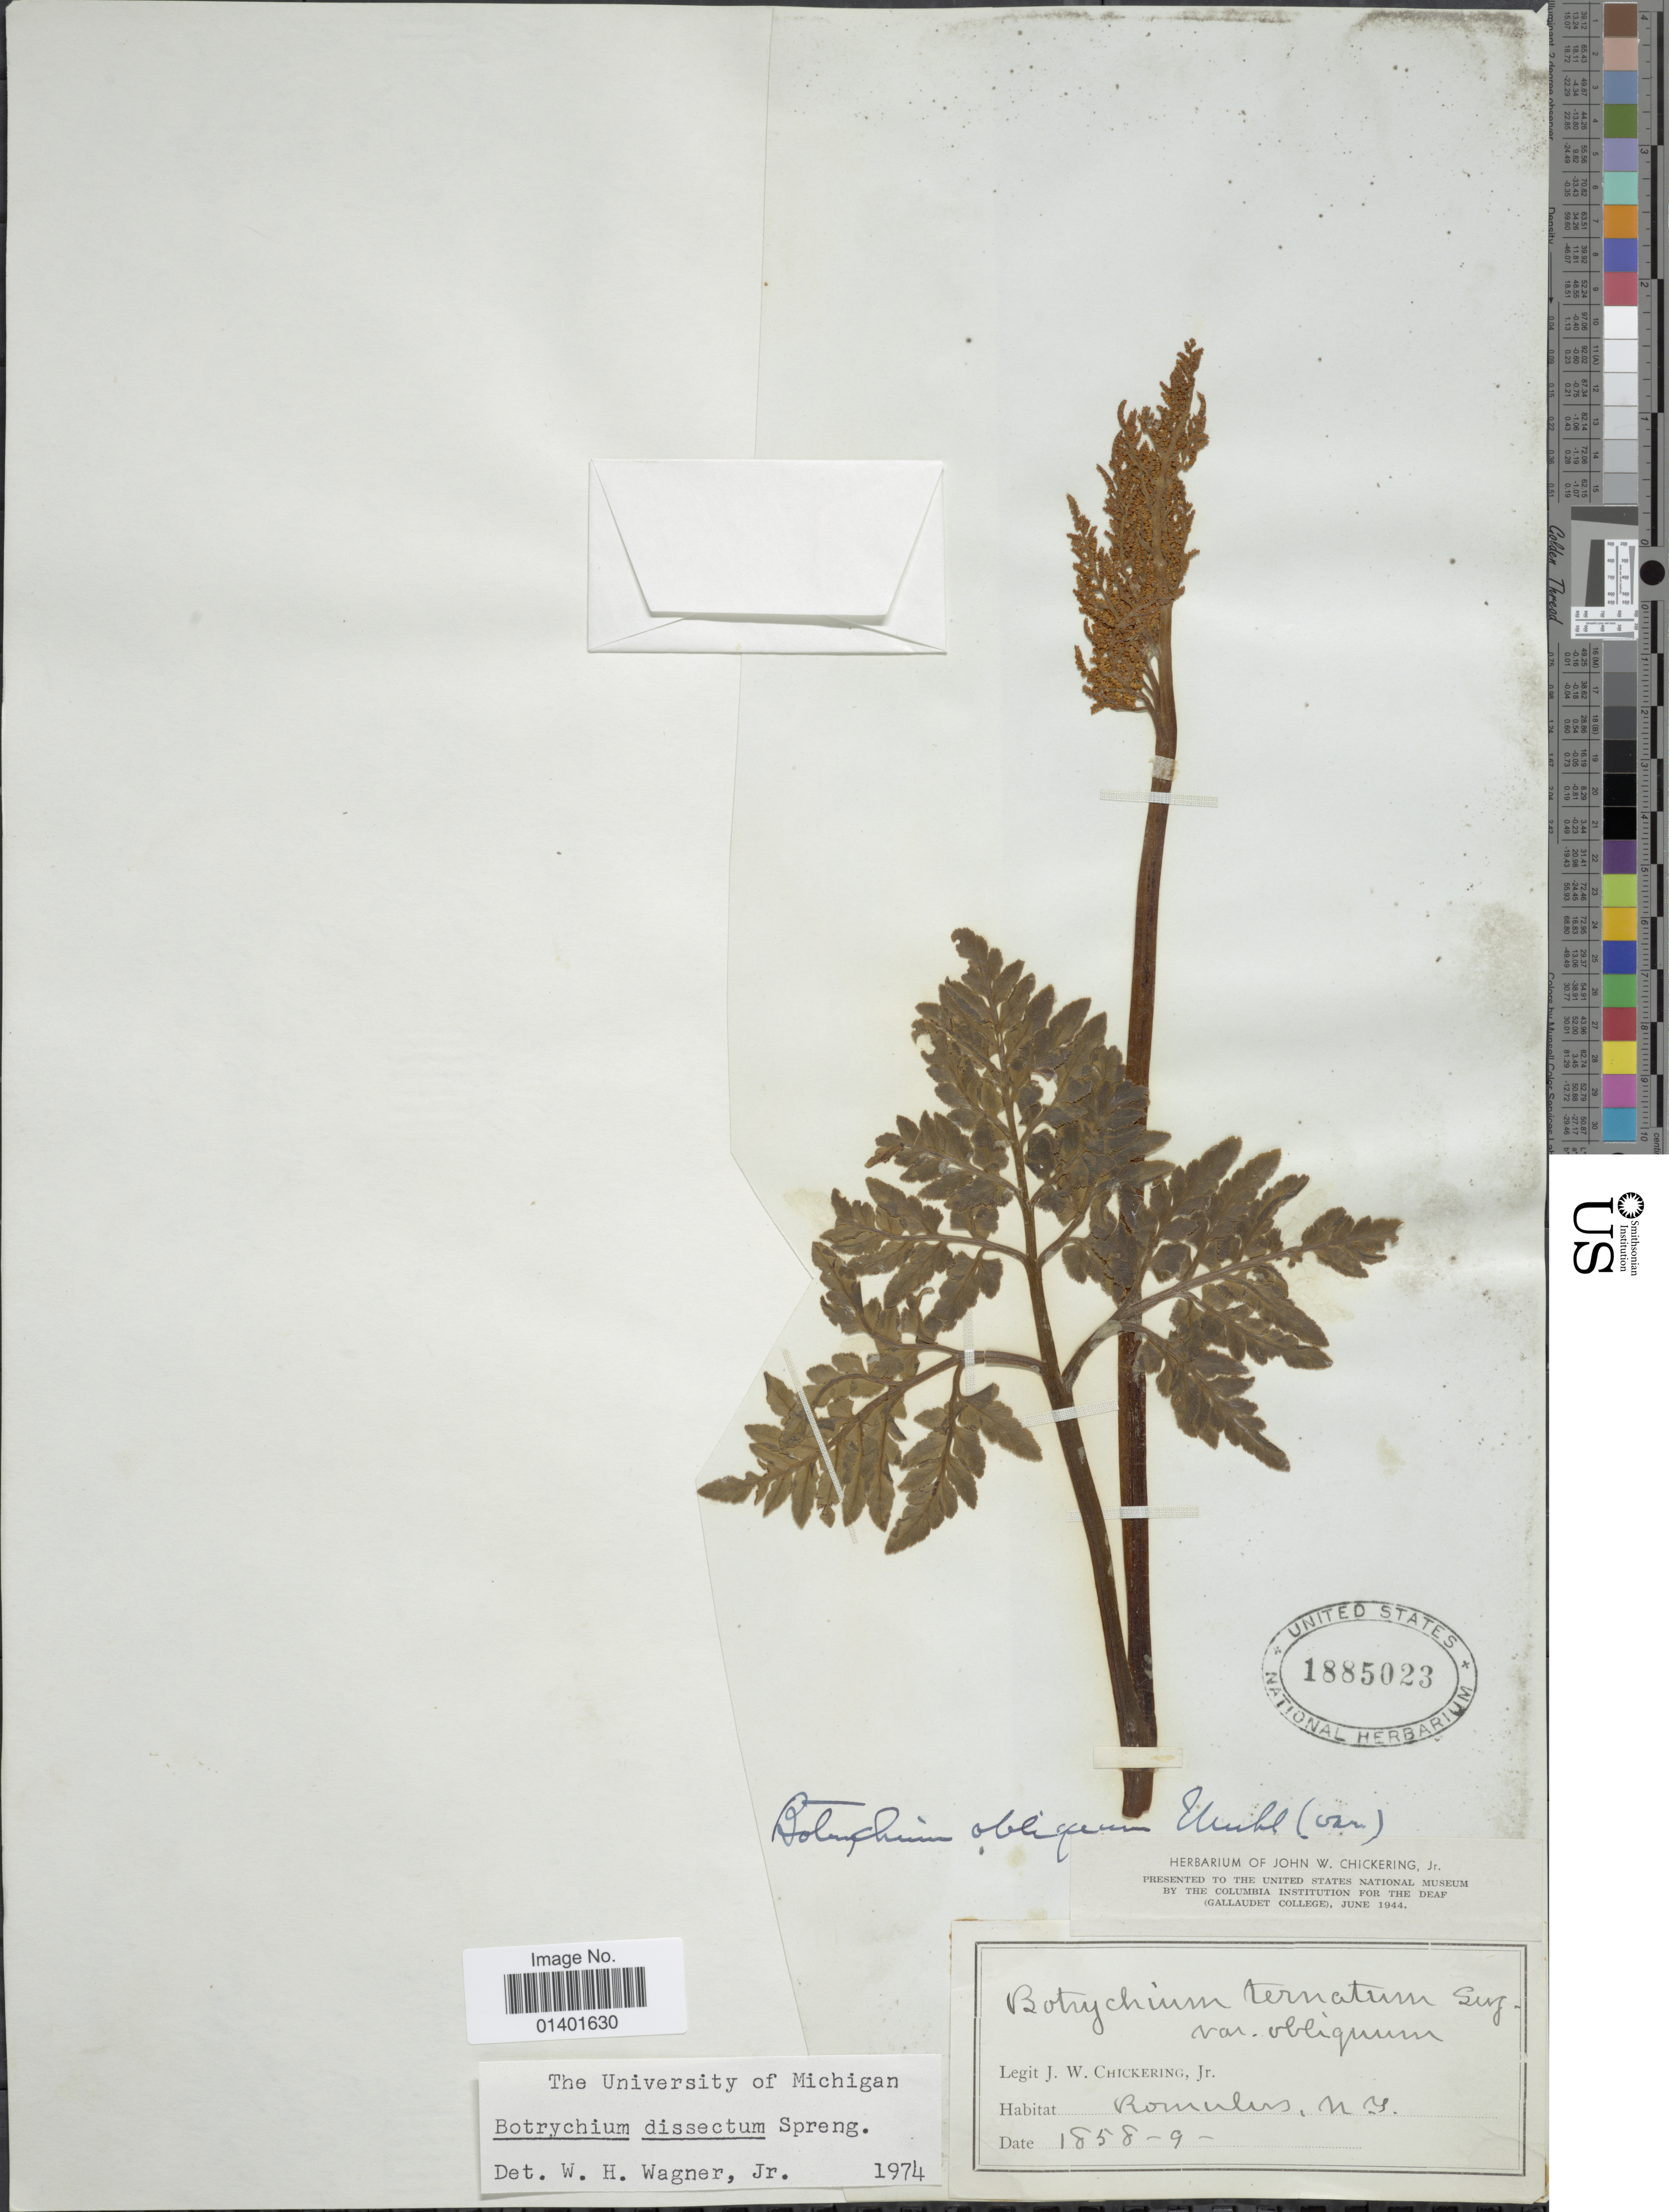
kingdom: Plantae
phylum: Tracheophyta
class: Polypodiopsida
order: Ophioglossales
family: Ophioglossaceae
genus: Botrychium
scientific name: Botrychium dissectum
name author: Spreng.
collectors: J. W. Chickering Jr.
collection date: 1858/1859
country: United States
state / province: New York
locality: Romulus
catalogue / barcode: US 1885023